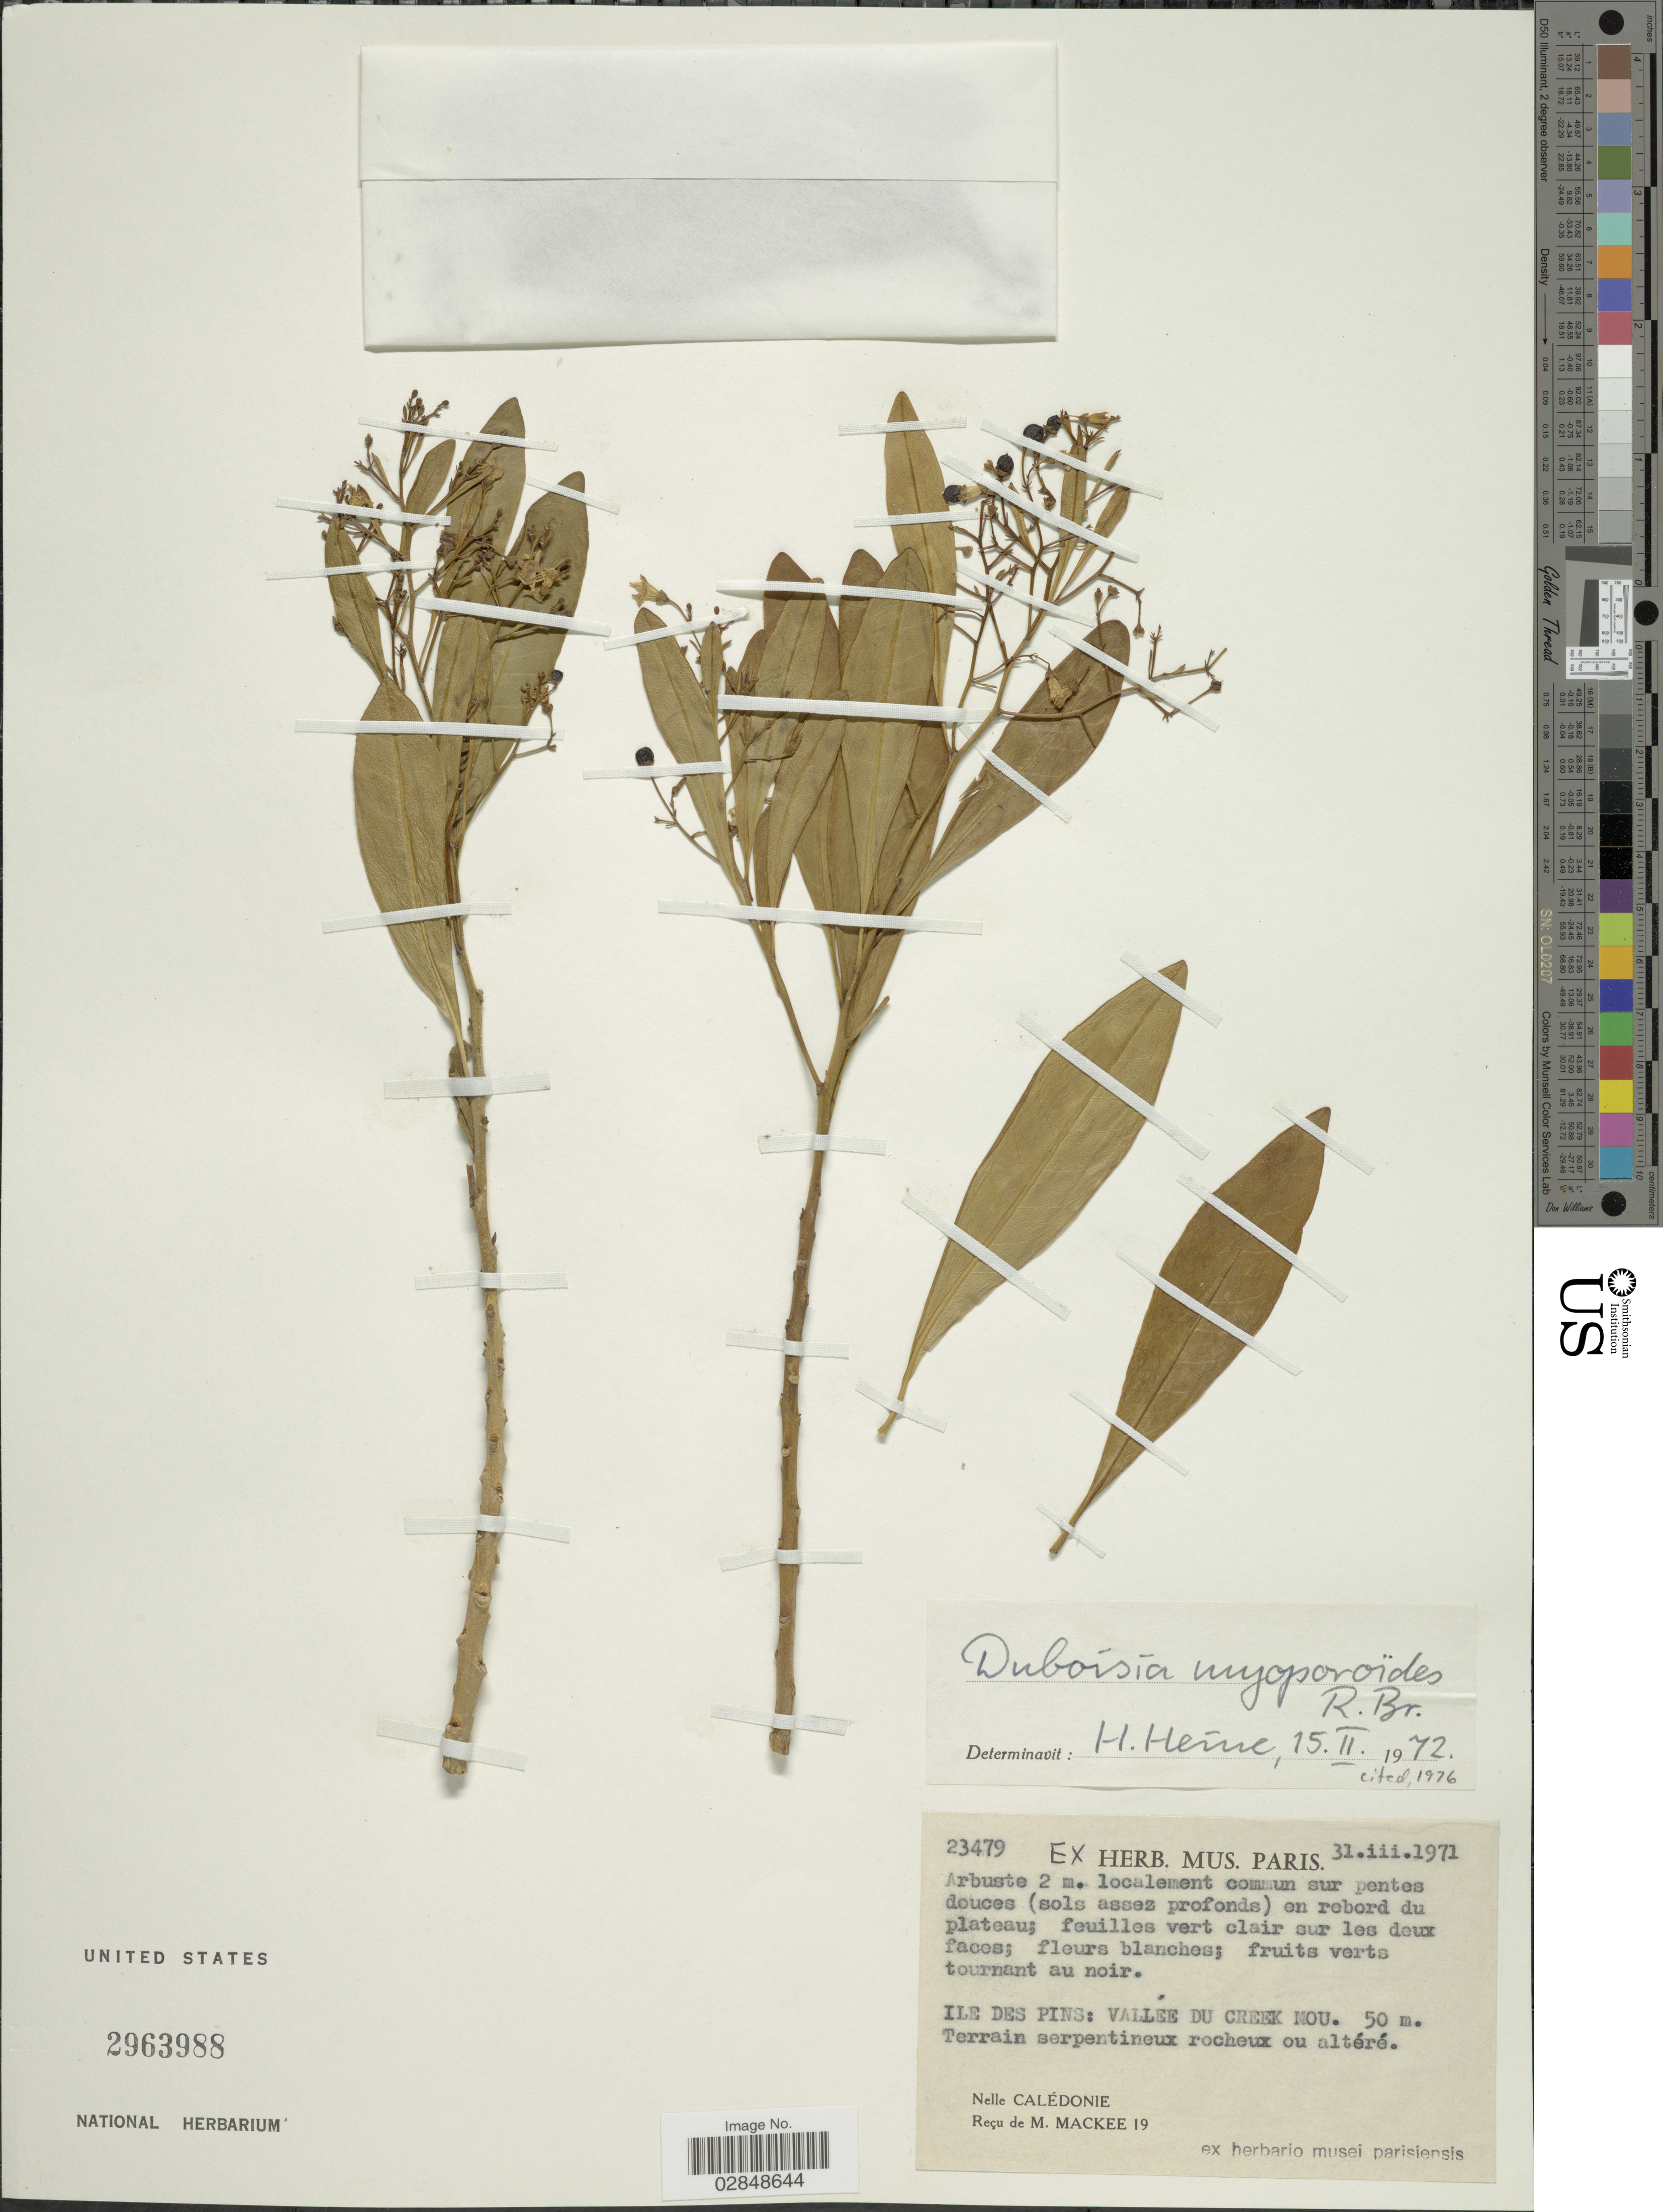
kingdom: Plantae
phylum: Tracheophyta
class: Magnoliopsida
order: Solanales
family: Solanaceae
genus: Duboisia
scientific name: Duboisia myoporoides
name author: R. Br.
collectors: M. Mackee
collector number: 23479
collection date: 1971-03-31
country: New Caledonia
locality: Ile des Pins: Vallée du Creek Mou. Nelle Calédonie.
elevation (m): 50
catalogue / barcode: US 2963988